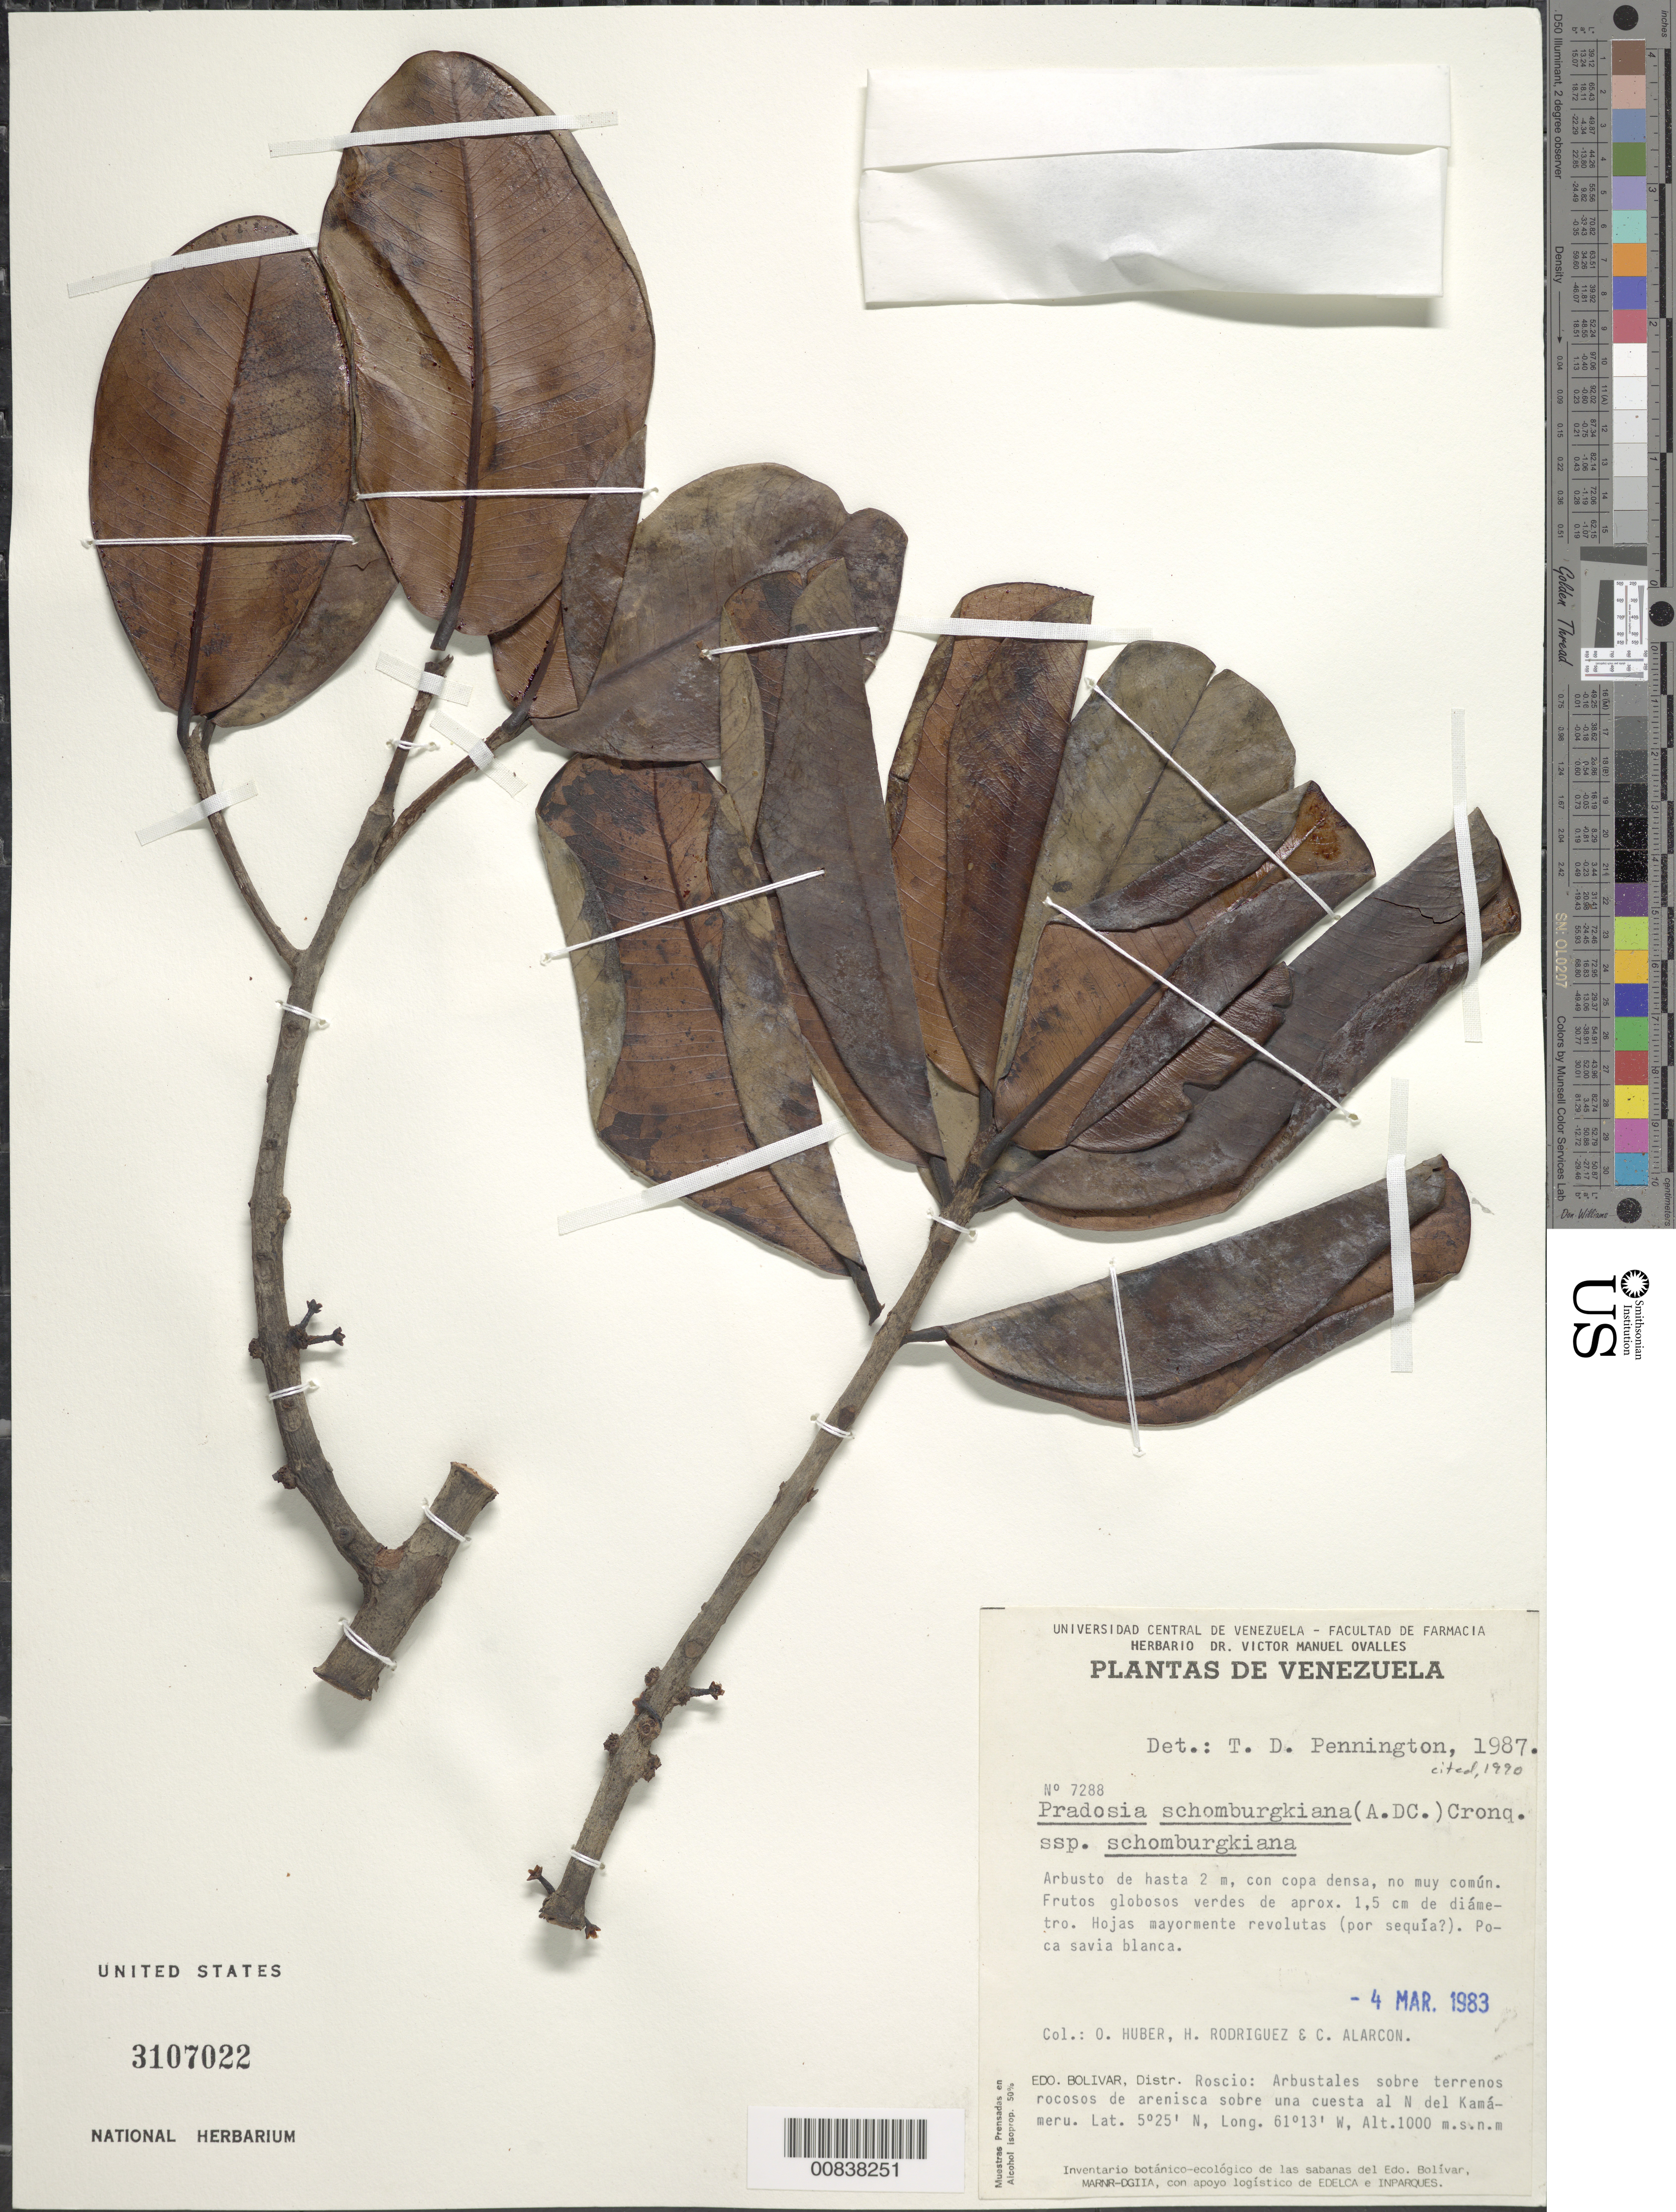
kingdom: Plantae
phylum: Tracheophyta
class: Magnoliopsida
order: Ericales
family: Sapotaceae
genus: Pradosia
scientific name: Pradosia schomburgkiana subsp. schomburgkiana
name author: (A. DC.) Cronq.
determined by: Pennington, T. D., (K)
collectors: O. Huber, H. Rodriguez & C. Alarcon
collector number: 7288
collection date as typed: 4-Mar-83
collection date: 1983-03-04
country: Venezuela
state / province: Bolívar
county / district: Roscio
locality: Kamá-meru, N of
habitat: Arbustales sobre terrenos rocosos de arenisca sobre una cuesta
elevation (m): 1000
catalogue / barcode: US 3107022